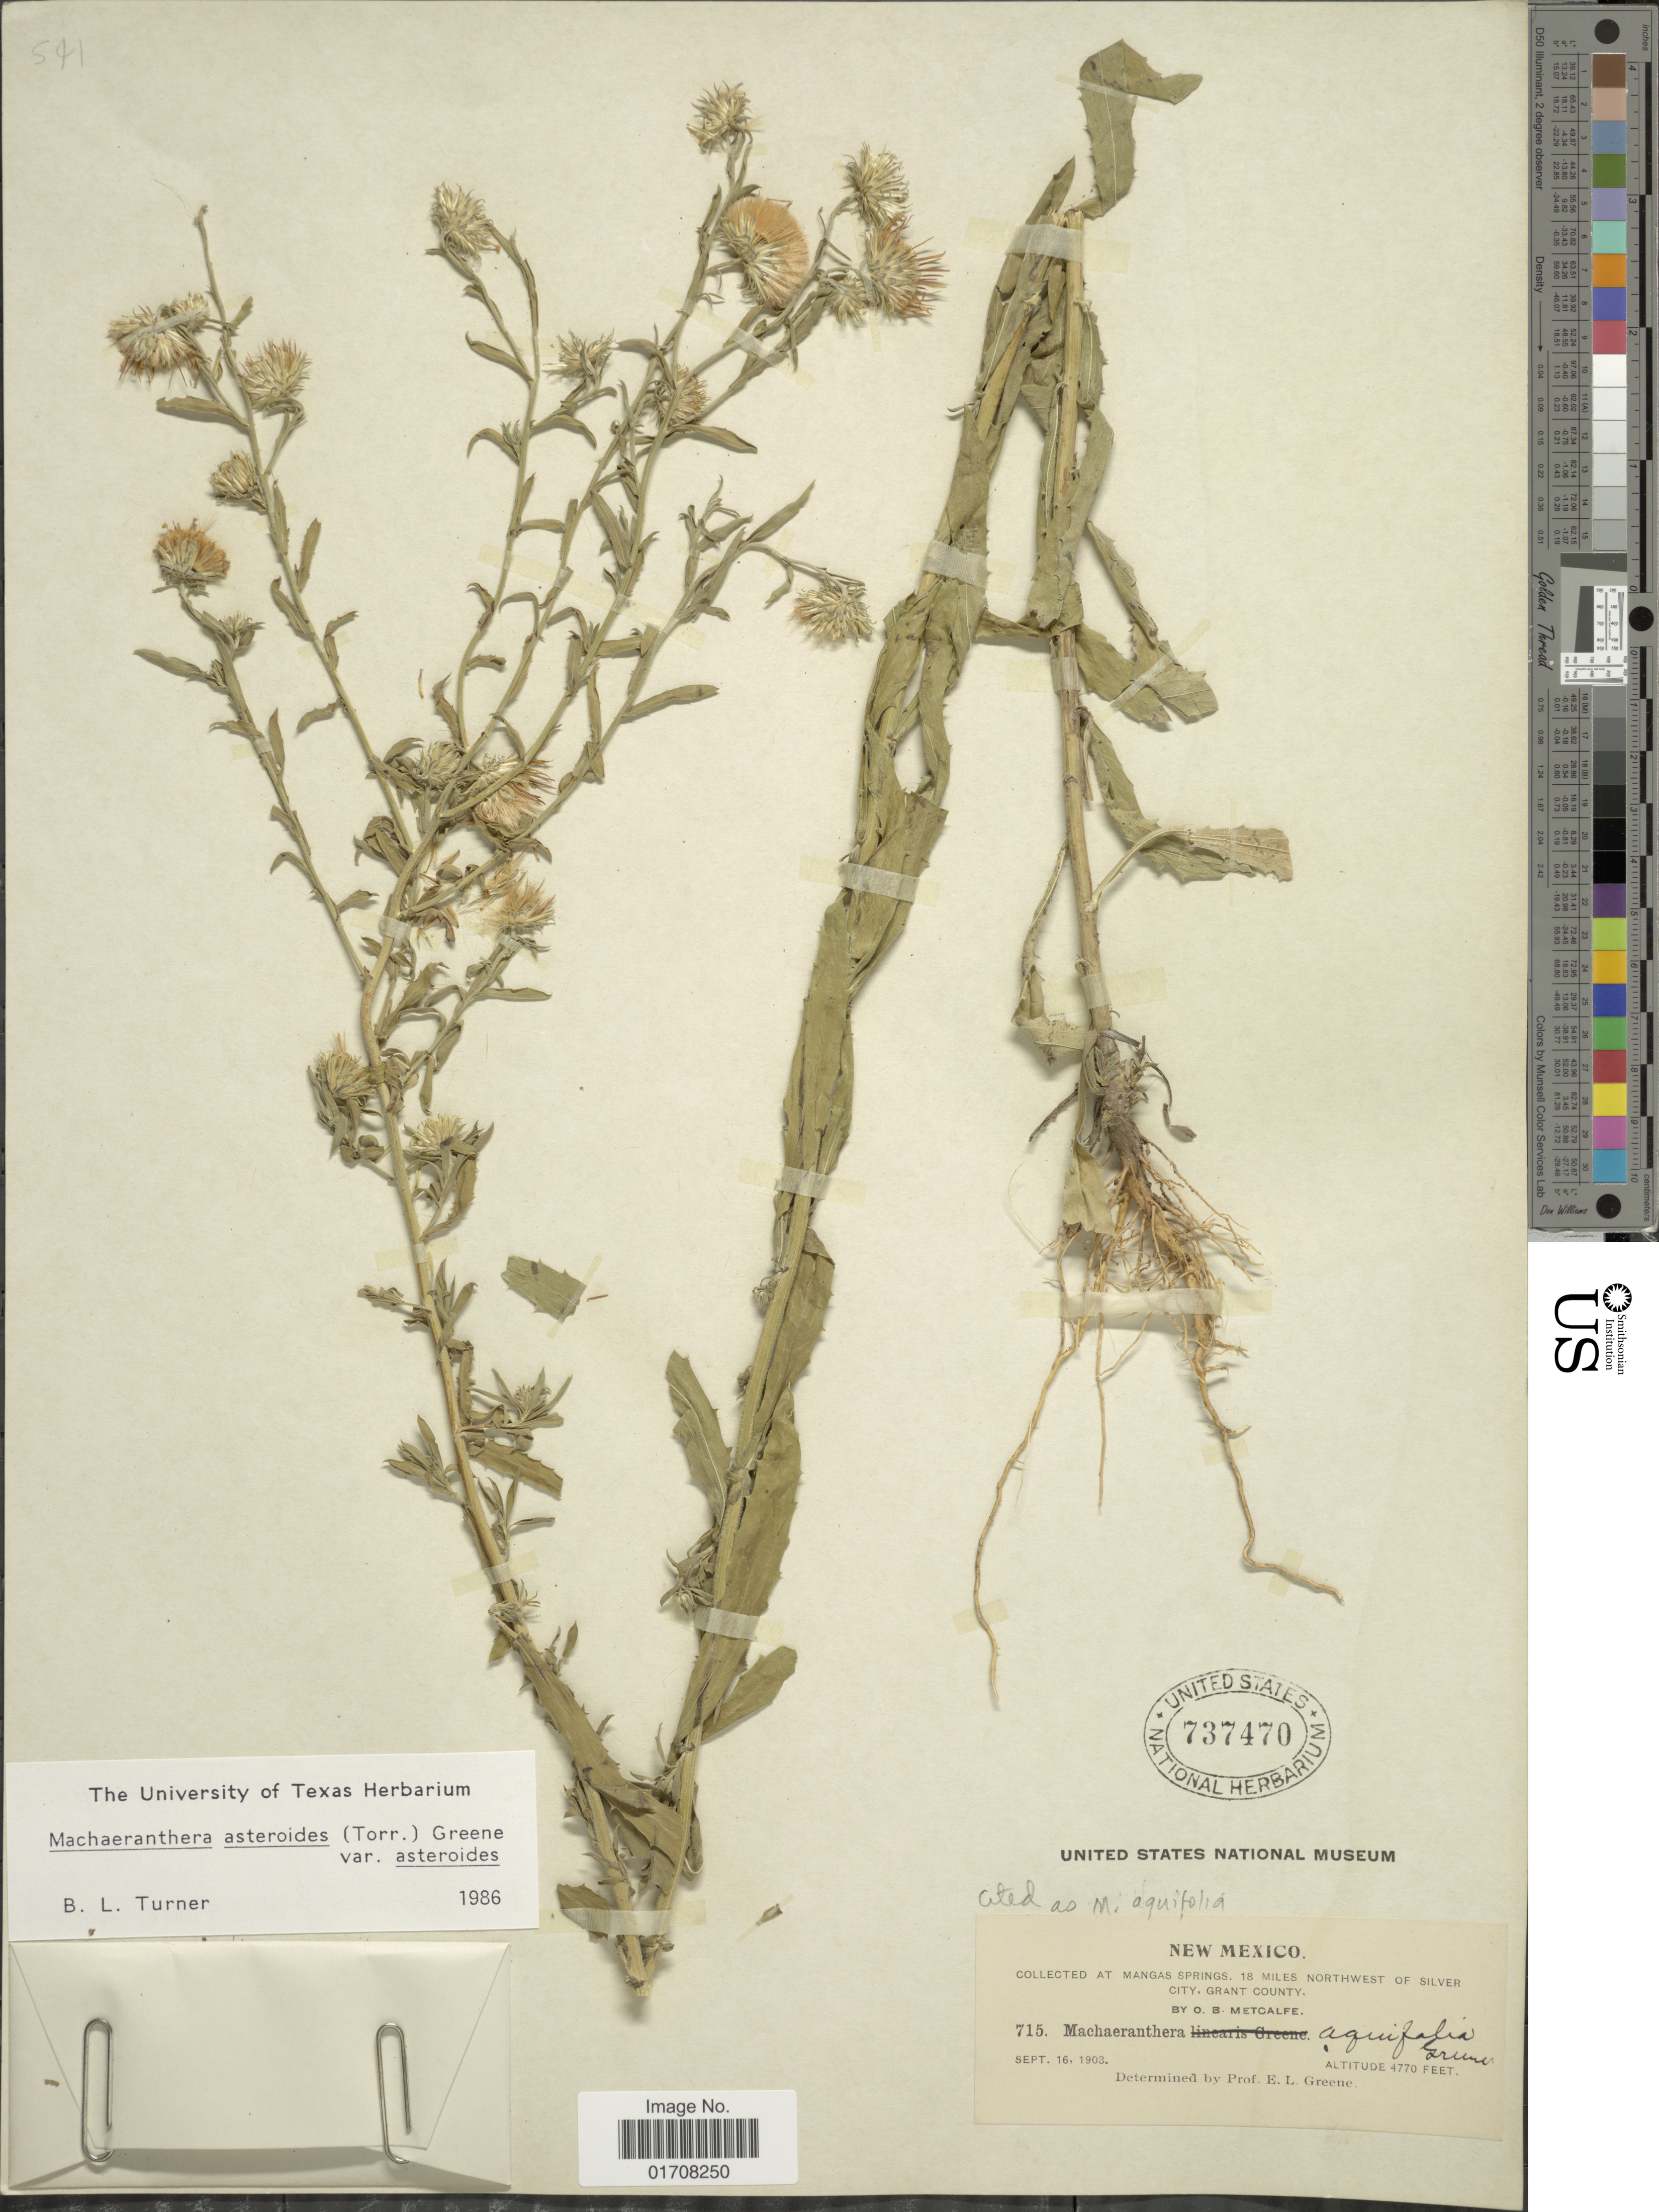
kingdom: Plantae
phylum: Tracheophyta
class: Magnoliopsida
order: Asterales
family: Asteraceae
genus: Machaeranthera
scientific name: Machaeranthera asteroides var. asteroides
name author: (Torr.) Greene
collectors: O. B. Metcalfe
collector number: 715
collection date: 1903-09-16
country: United States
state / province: New Mexico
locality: Mangas Srprings, 18 miles northwest of Silver City, Grant County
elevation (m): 1454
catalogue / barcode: US 737470